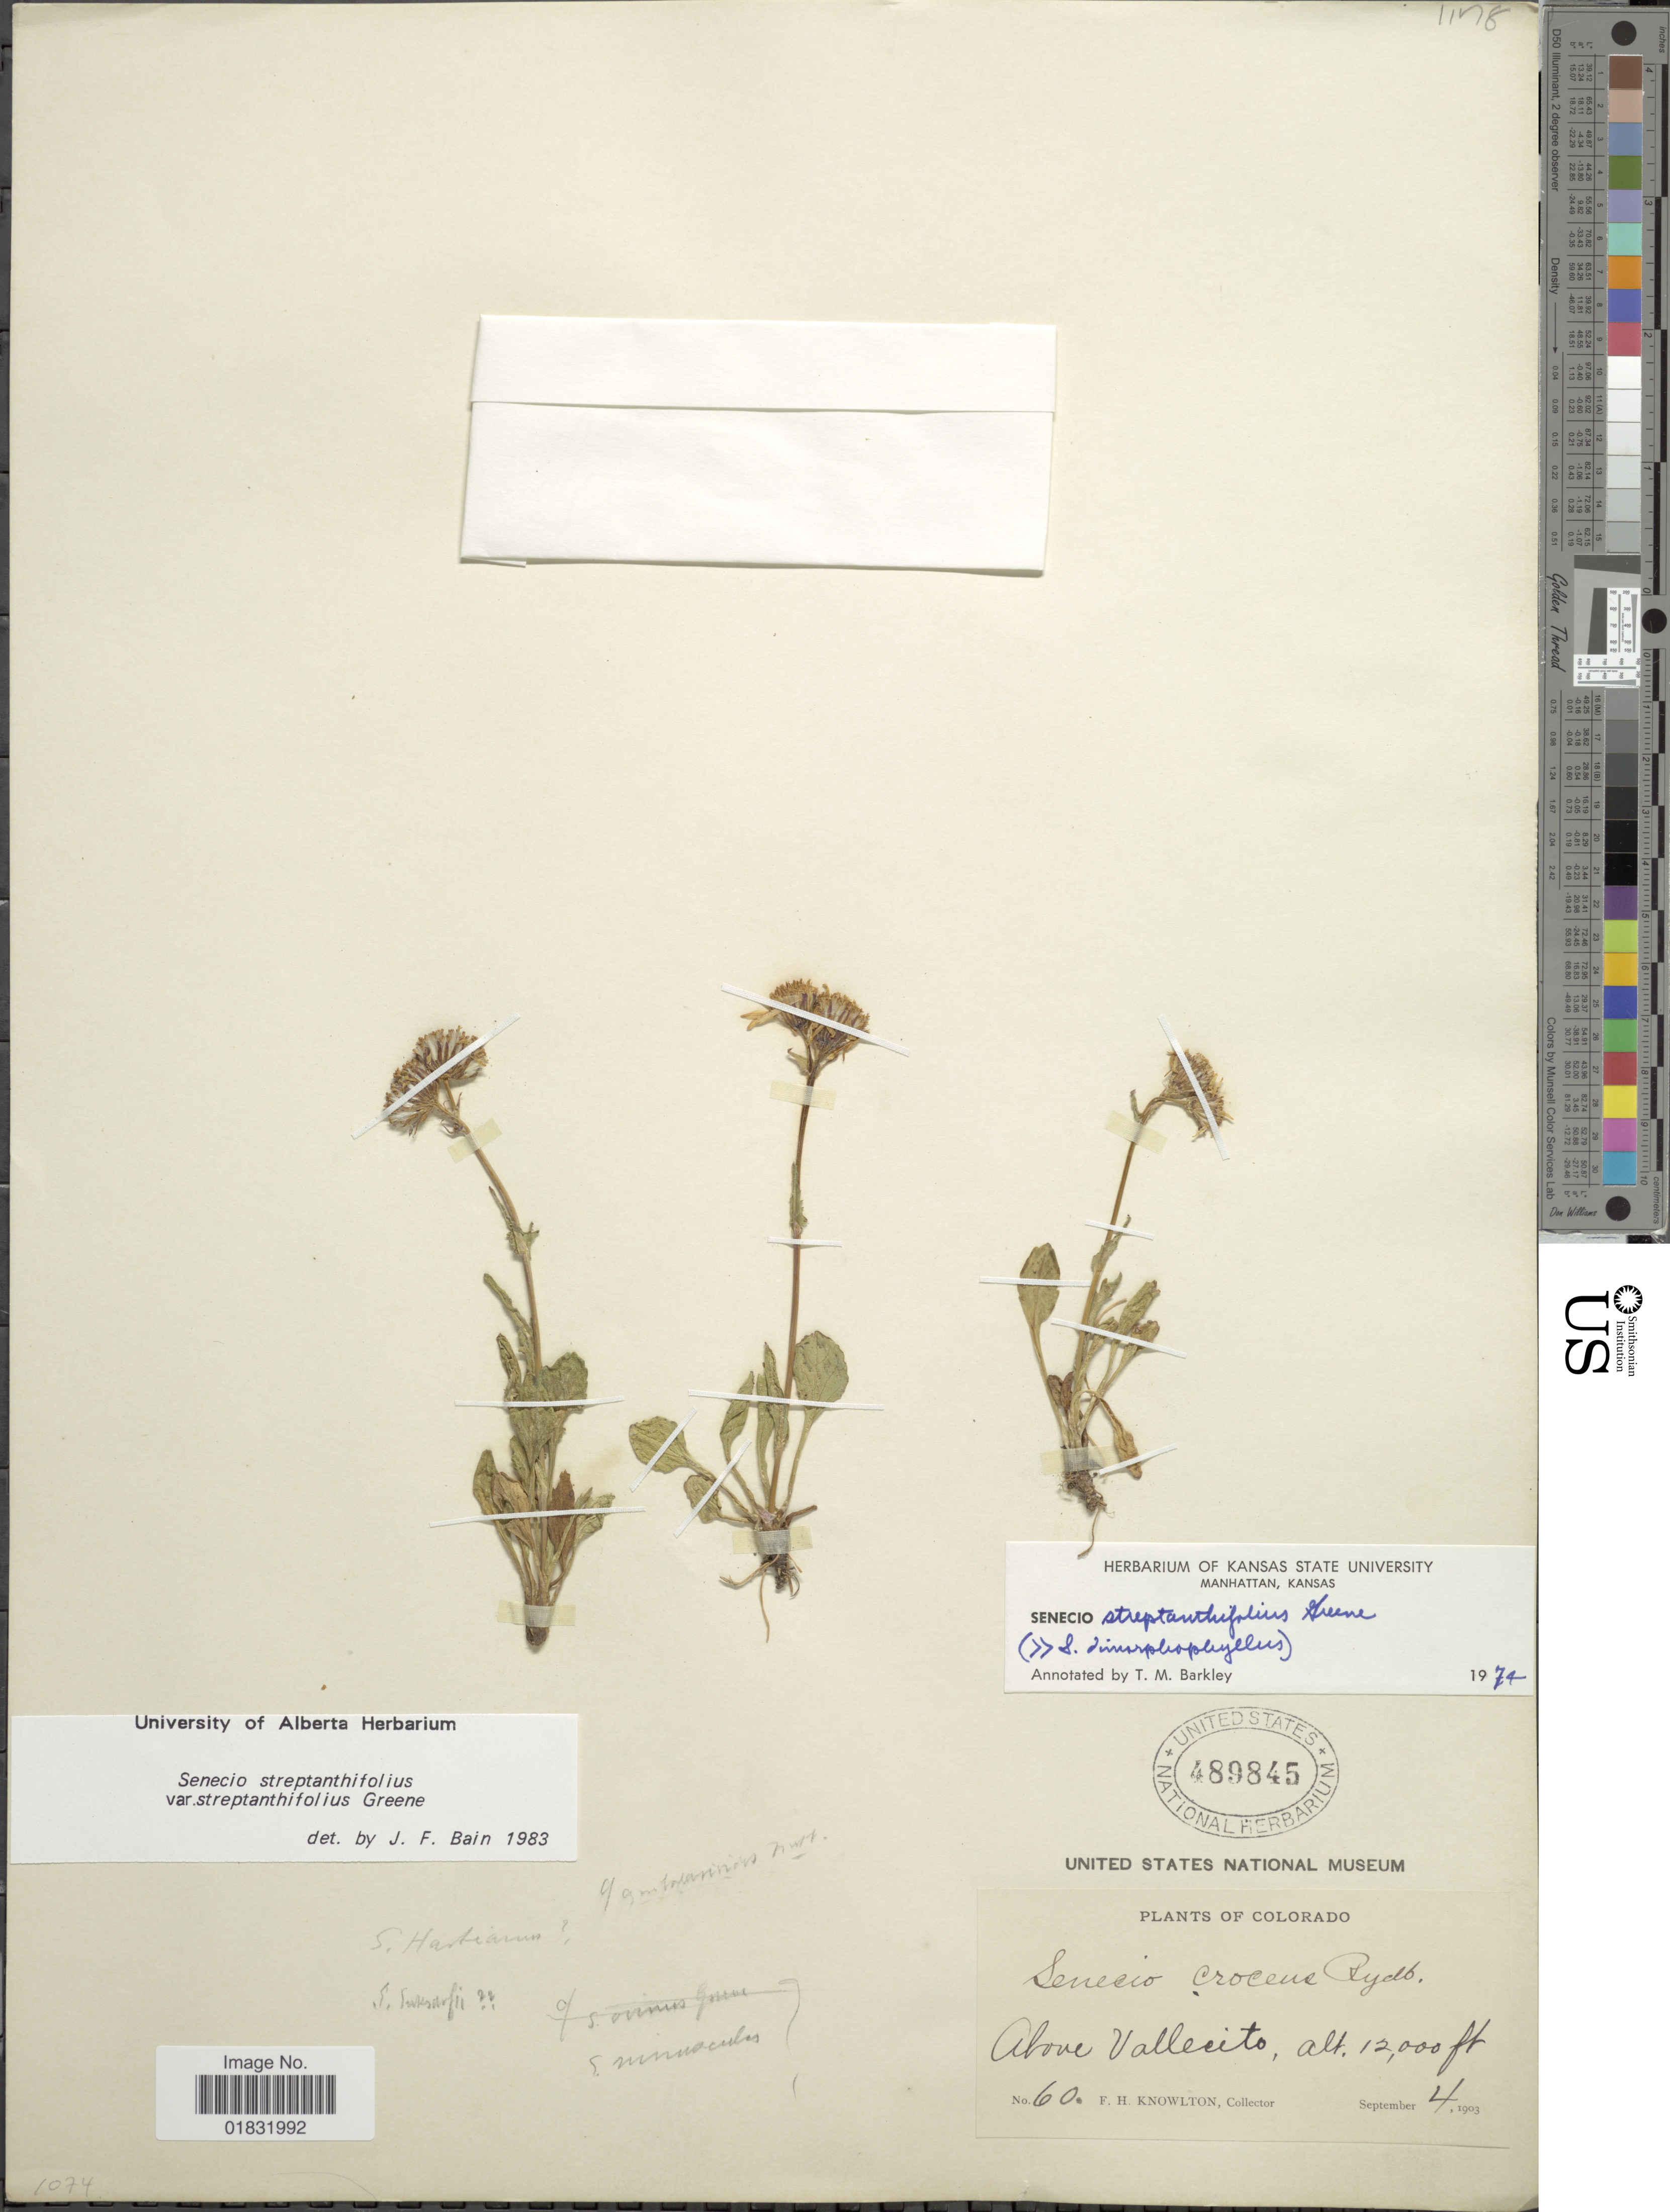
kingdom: Plantae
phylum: Tracheophyta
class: Magnoliopsida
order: Asterales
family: Asteraceae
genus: Packera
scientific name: Packera streptanthifolia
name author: (Greene) W.A. Weber & Á. Löve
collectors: F. H. Knowlton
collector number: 60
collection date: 1903-09-04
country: United States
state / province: Colorado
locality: Above Vallecito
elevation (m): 3658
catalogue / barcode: US 489845